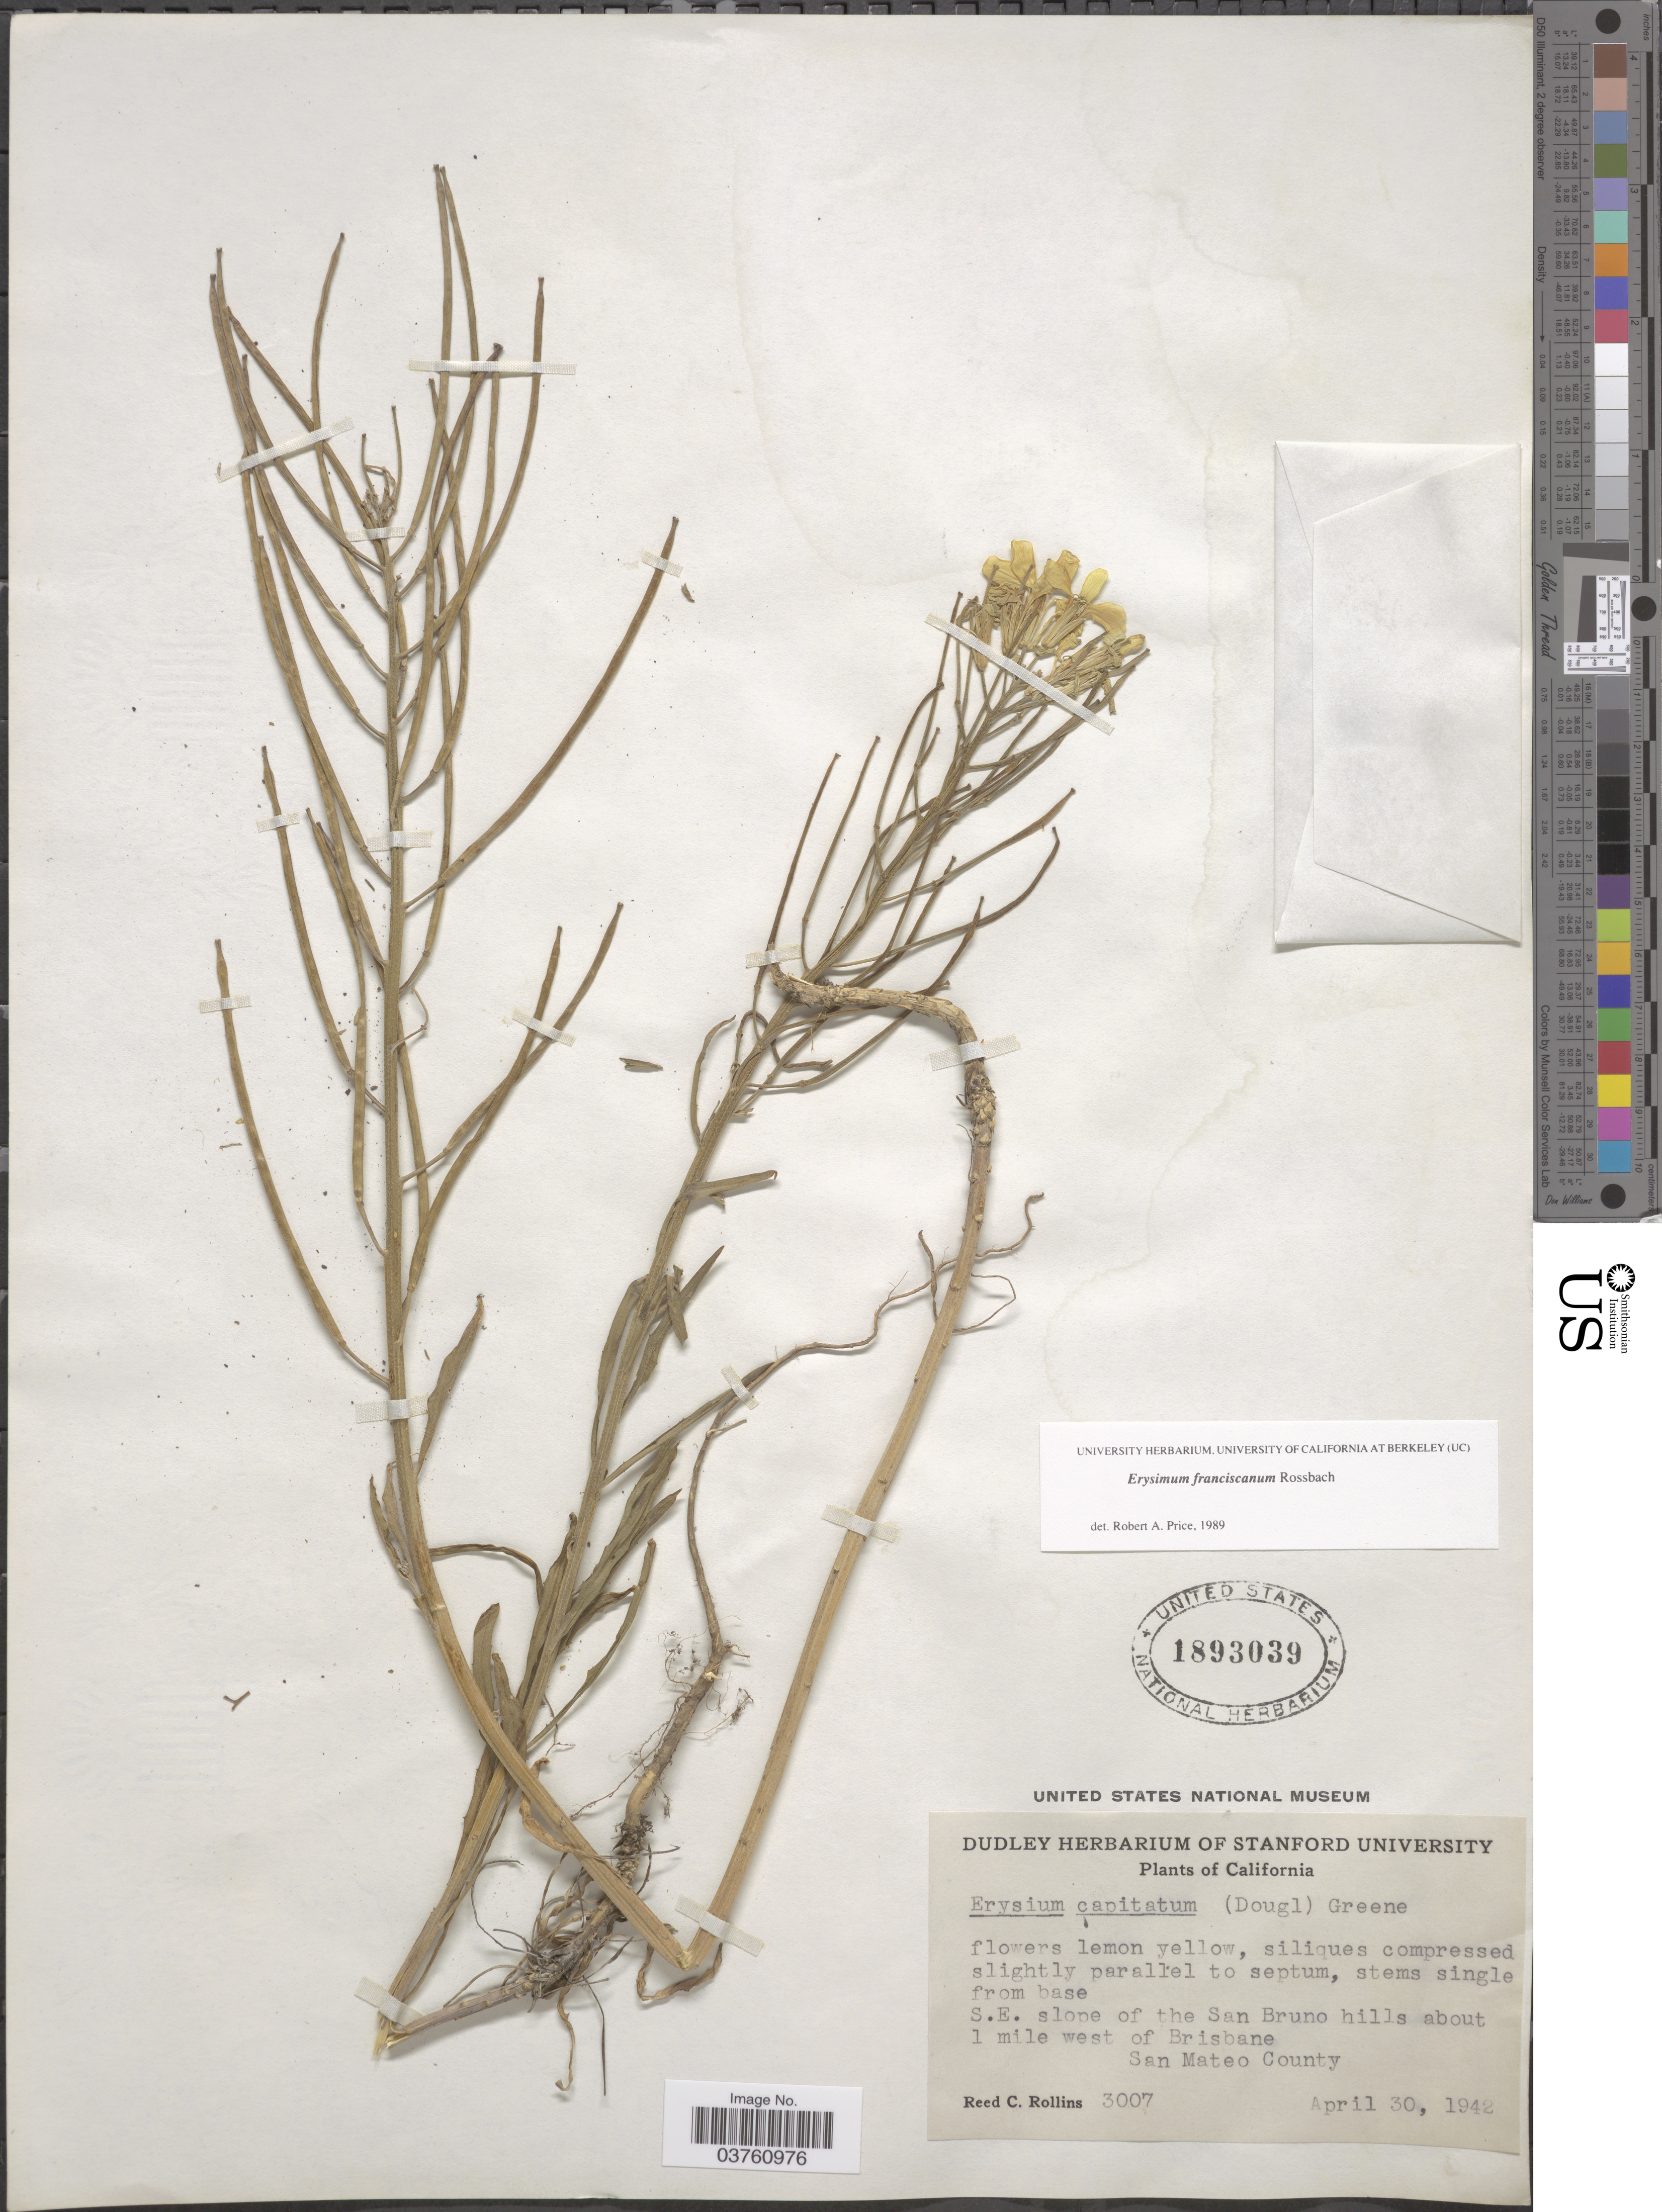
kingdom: Plantae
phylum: Tracheophyta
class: Magnoliopsida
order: Brassicales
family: Brassicaceae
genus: Erysimum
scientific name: Erysimum franciscanum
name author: Rossbach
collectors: R. C. Rollins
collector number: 3007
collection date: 1942-04-30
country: United States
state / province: California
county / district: San Mateo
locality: S.E. slope of the San Bruno hills about 1 mile west of Brisbane. San Mateo County.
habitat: southeast slope of hills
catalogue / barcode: US 1893039